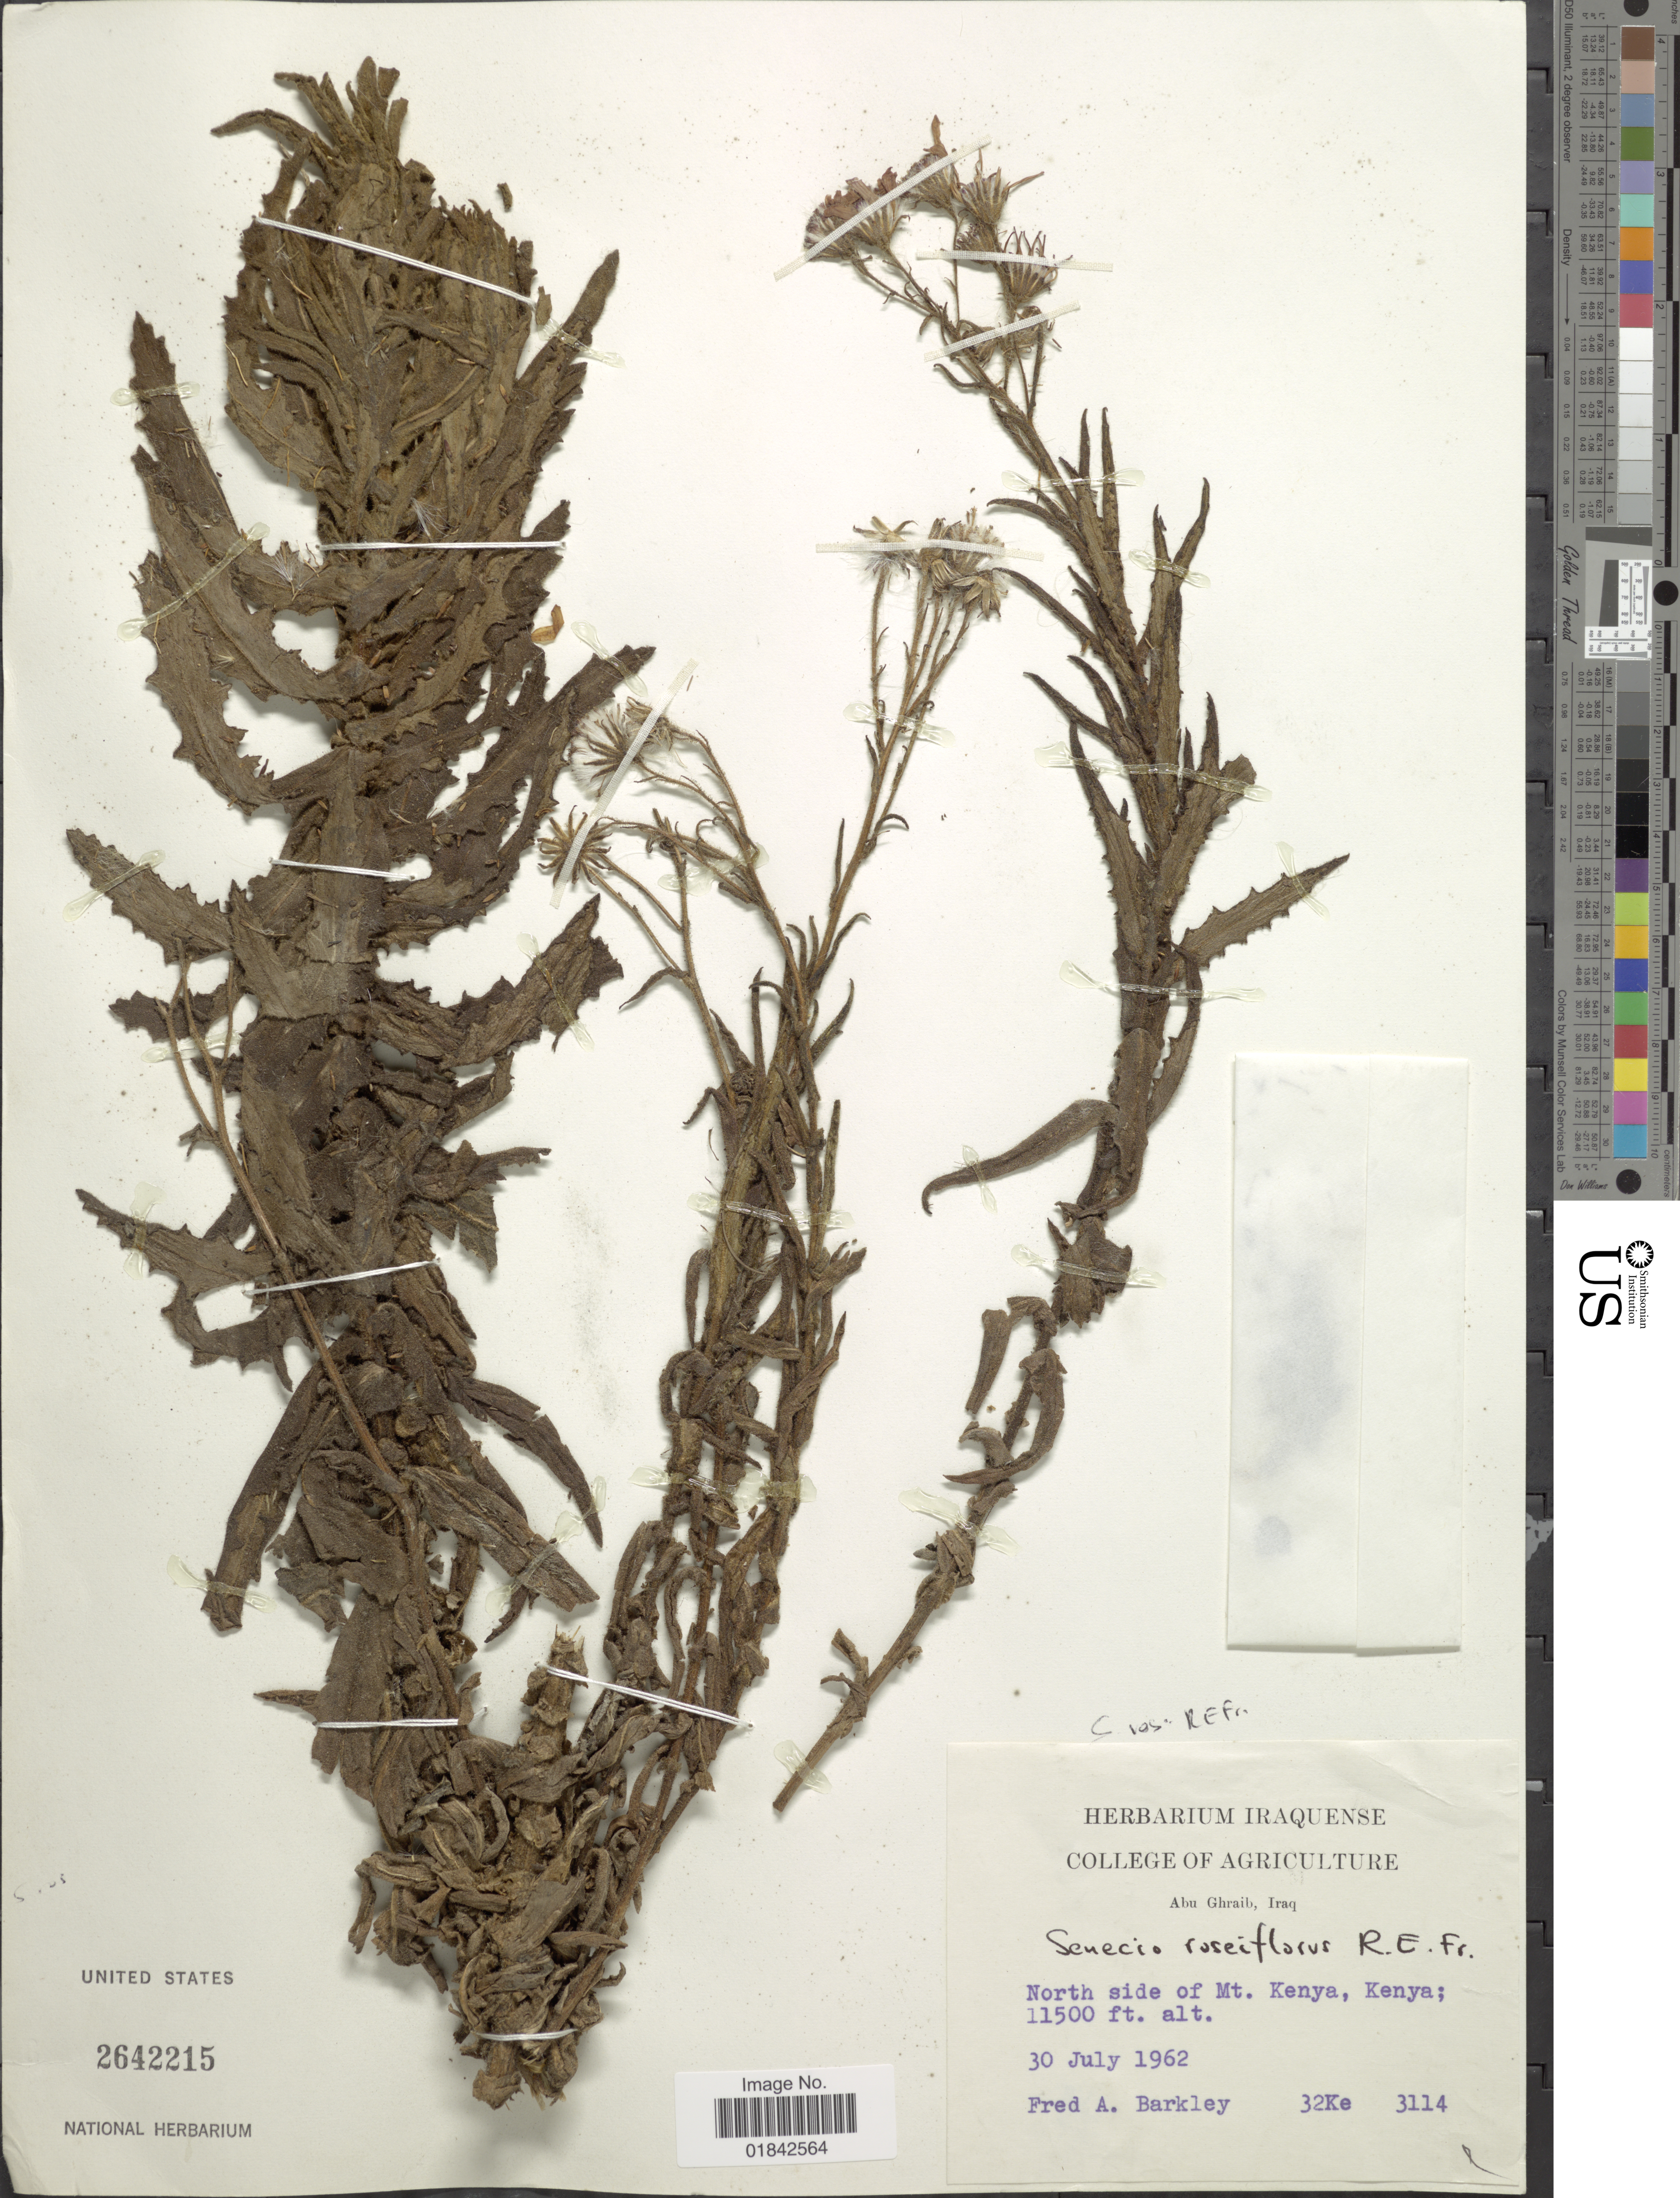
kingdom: Plantae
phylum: Tracheophyta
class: Magnoliopsida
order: Asterales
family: Asteraceae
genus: Senecio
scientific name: Senecio roseiflorus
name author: R.E. Fr.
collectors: F. A. Barkley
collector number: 32Ke3114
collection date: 1962-07-30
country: Iraq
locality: Abu Ghraib, North side of Mt. Kenya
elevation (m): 3505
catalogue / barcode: US 2642215